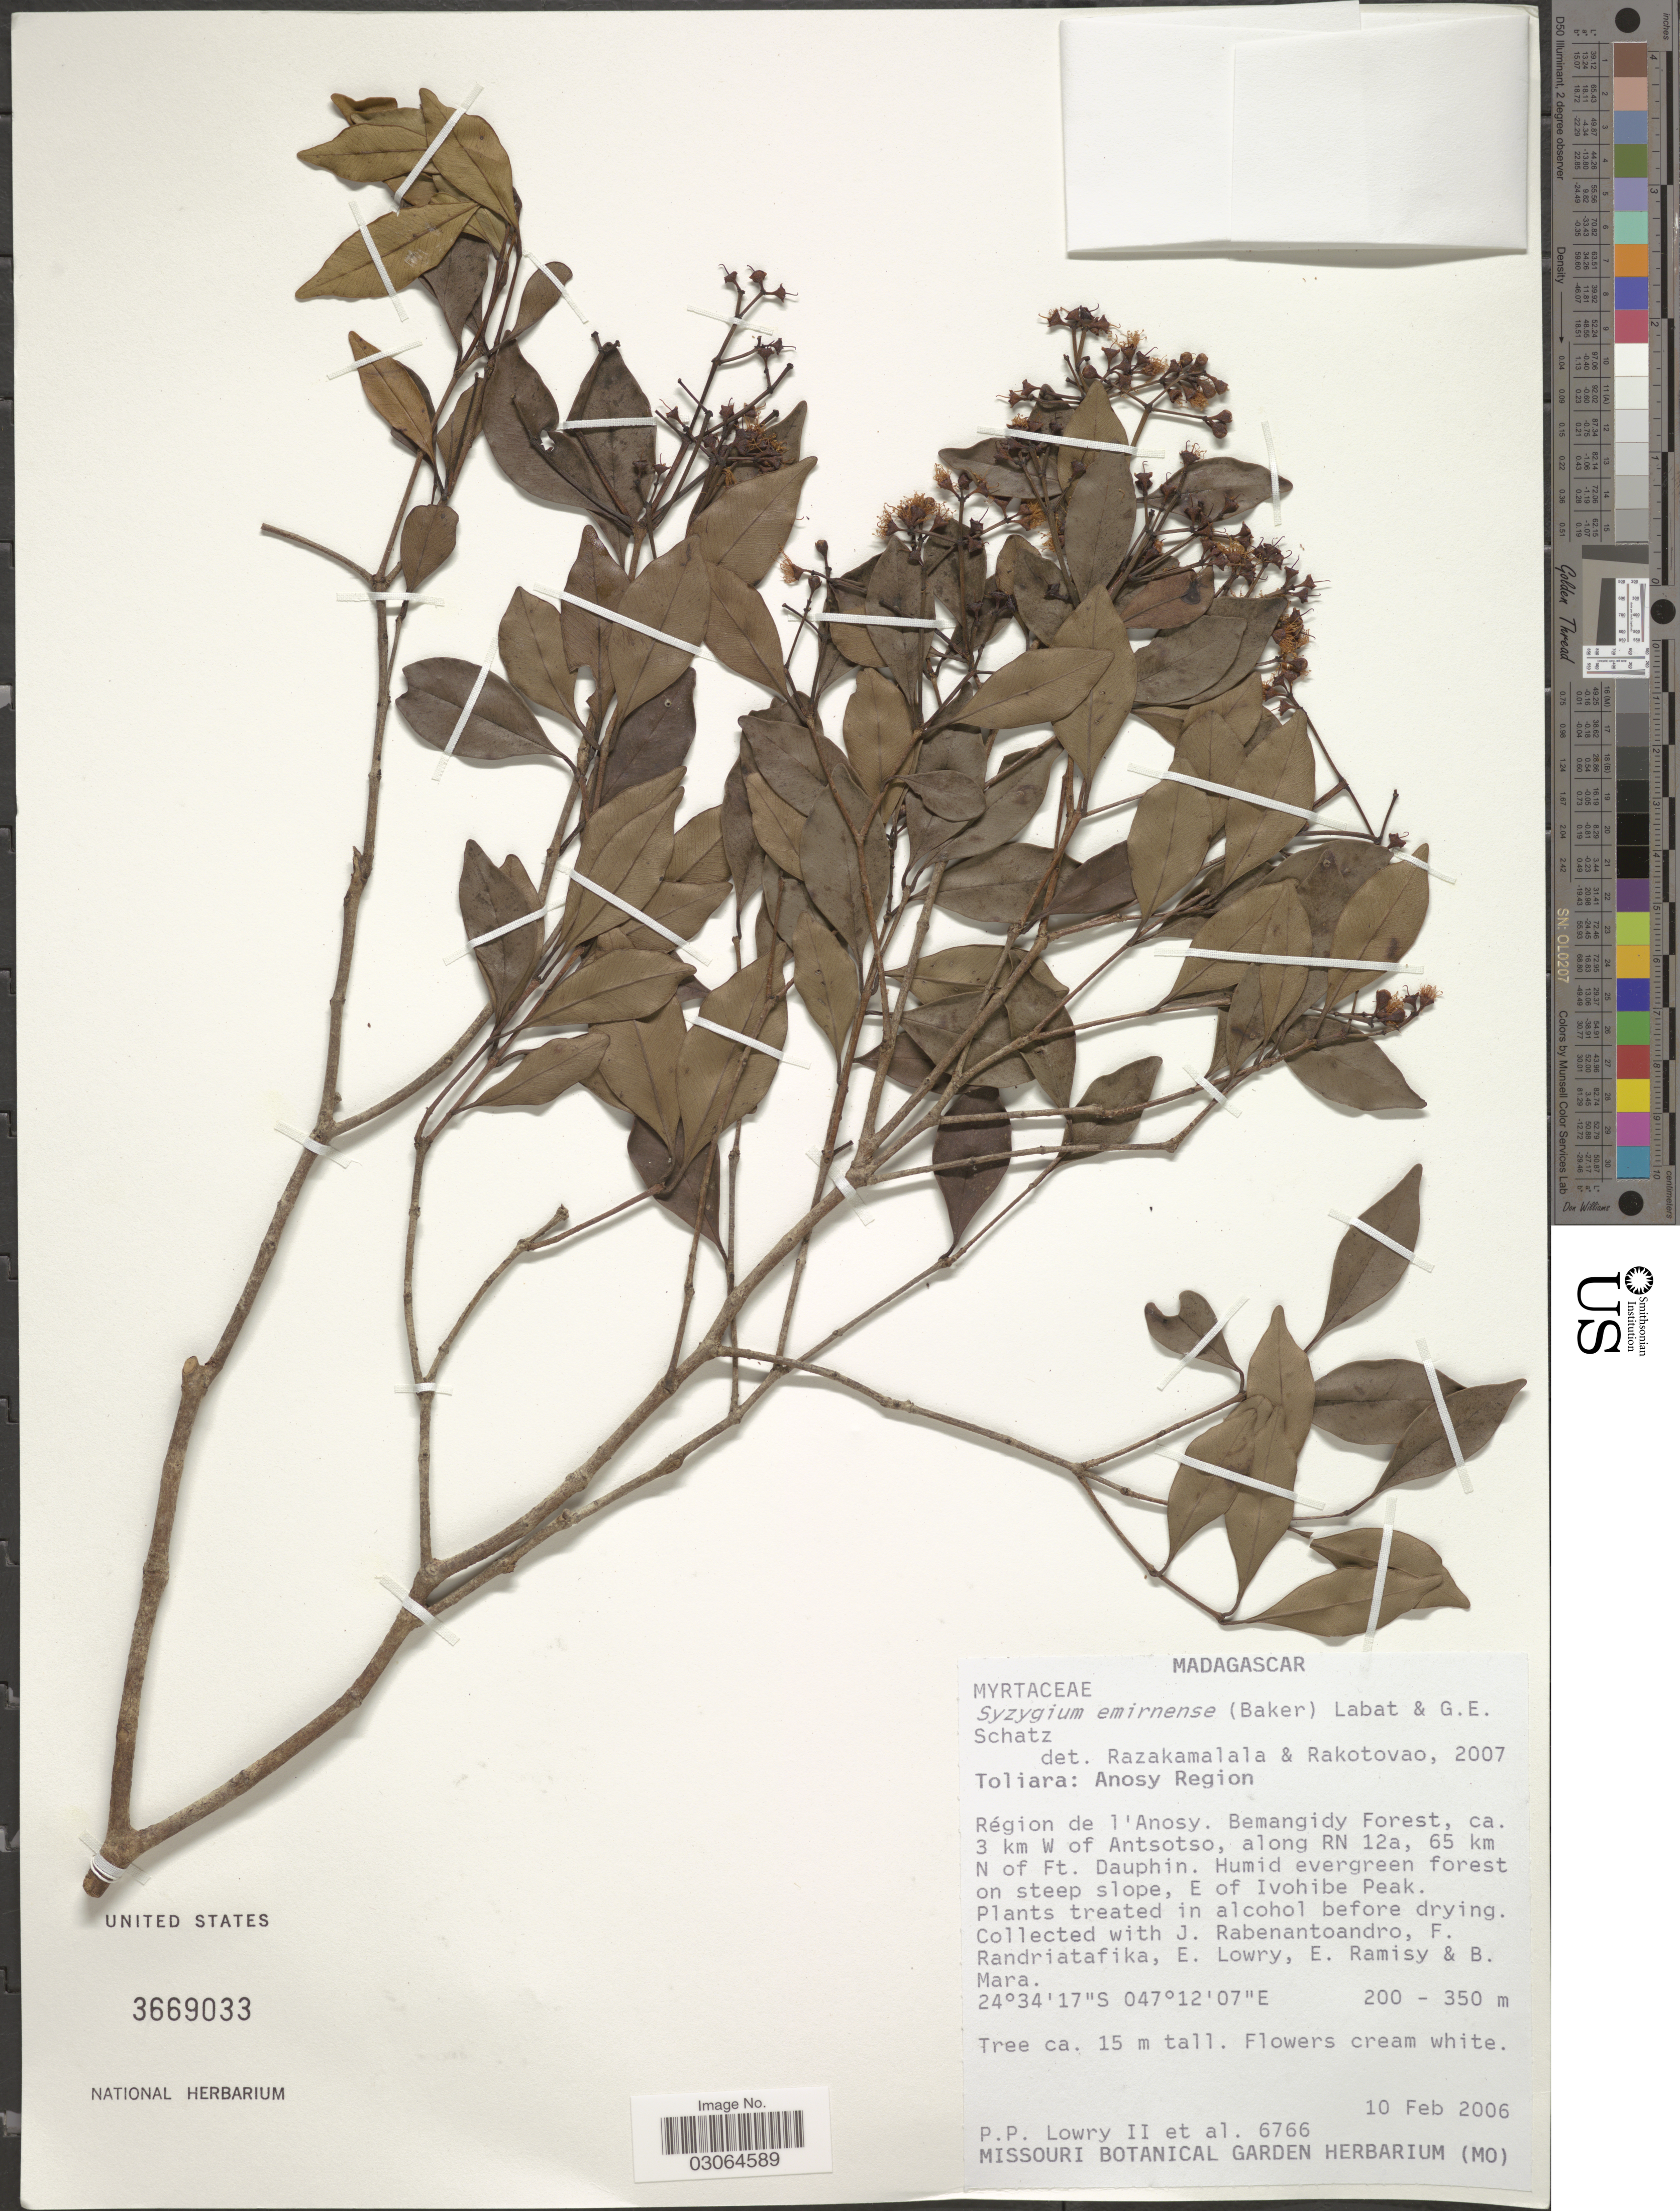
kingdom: Plantae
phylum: Tracheophyta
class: Magnoliopsida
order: Myrtales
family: Myrtaceae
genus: Syzygium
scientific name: Syzygium emirnense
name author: (Baker) Labat & G.E. Schatz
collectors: P. Lowry, J. Rabenantoandro, F. Randriatafika, E. Lowry & et al.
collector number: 6766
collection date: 2006-02-10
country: Madagascar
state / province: Anosy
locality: Anosy Region, Région de l'Anosy. Bemangidy Forest, ca. 3 km W of Antsotso, along RN 12a, 65 km N of Ft. Dauphin. Humid evergreen forest on steep slope, E of Ivohibe Peak.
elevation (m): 200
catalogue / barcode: US 3669033